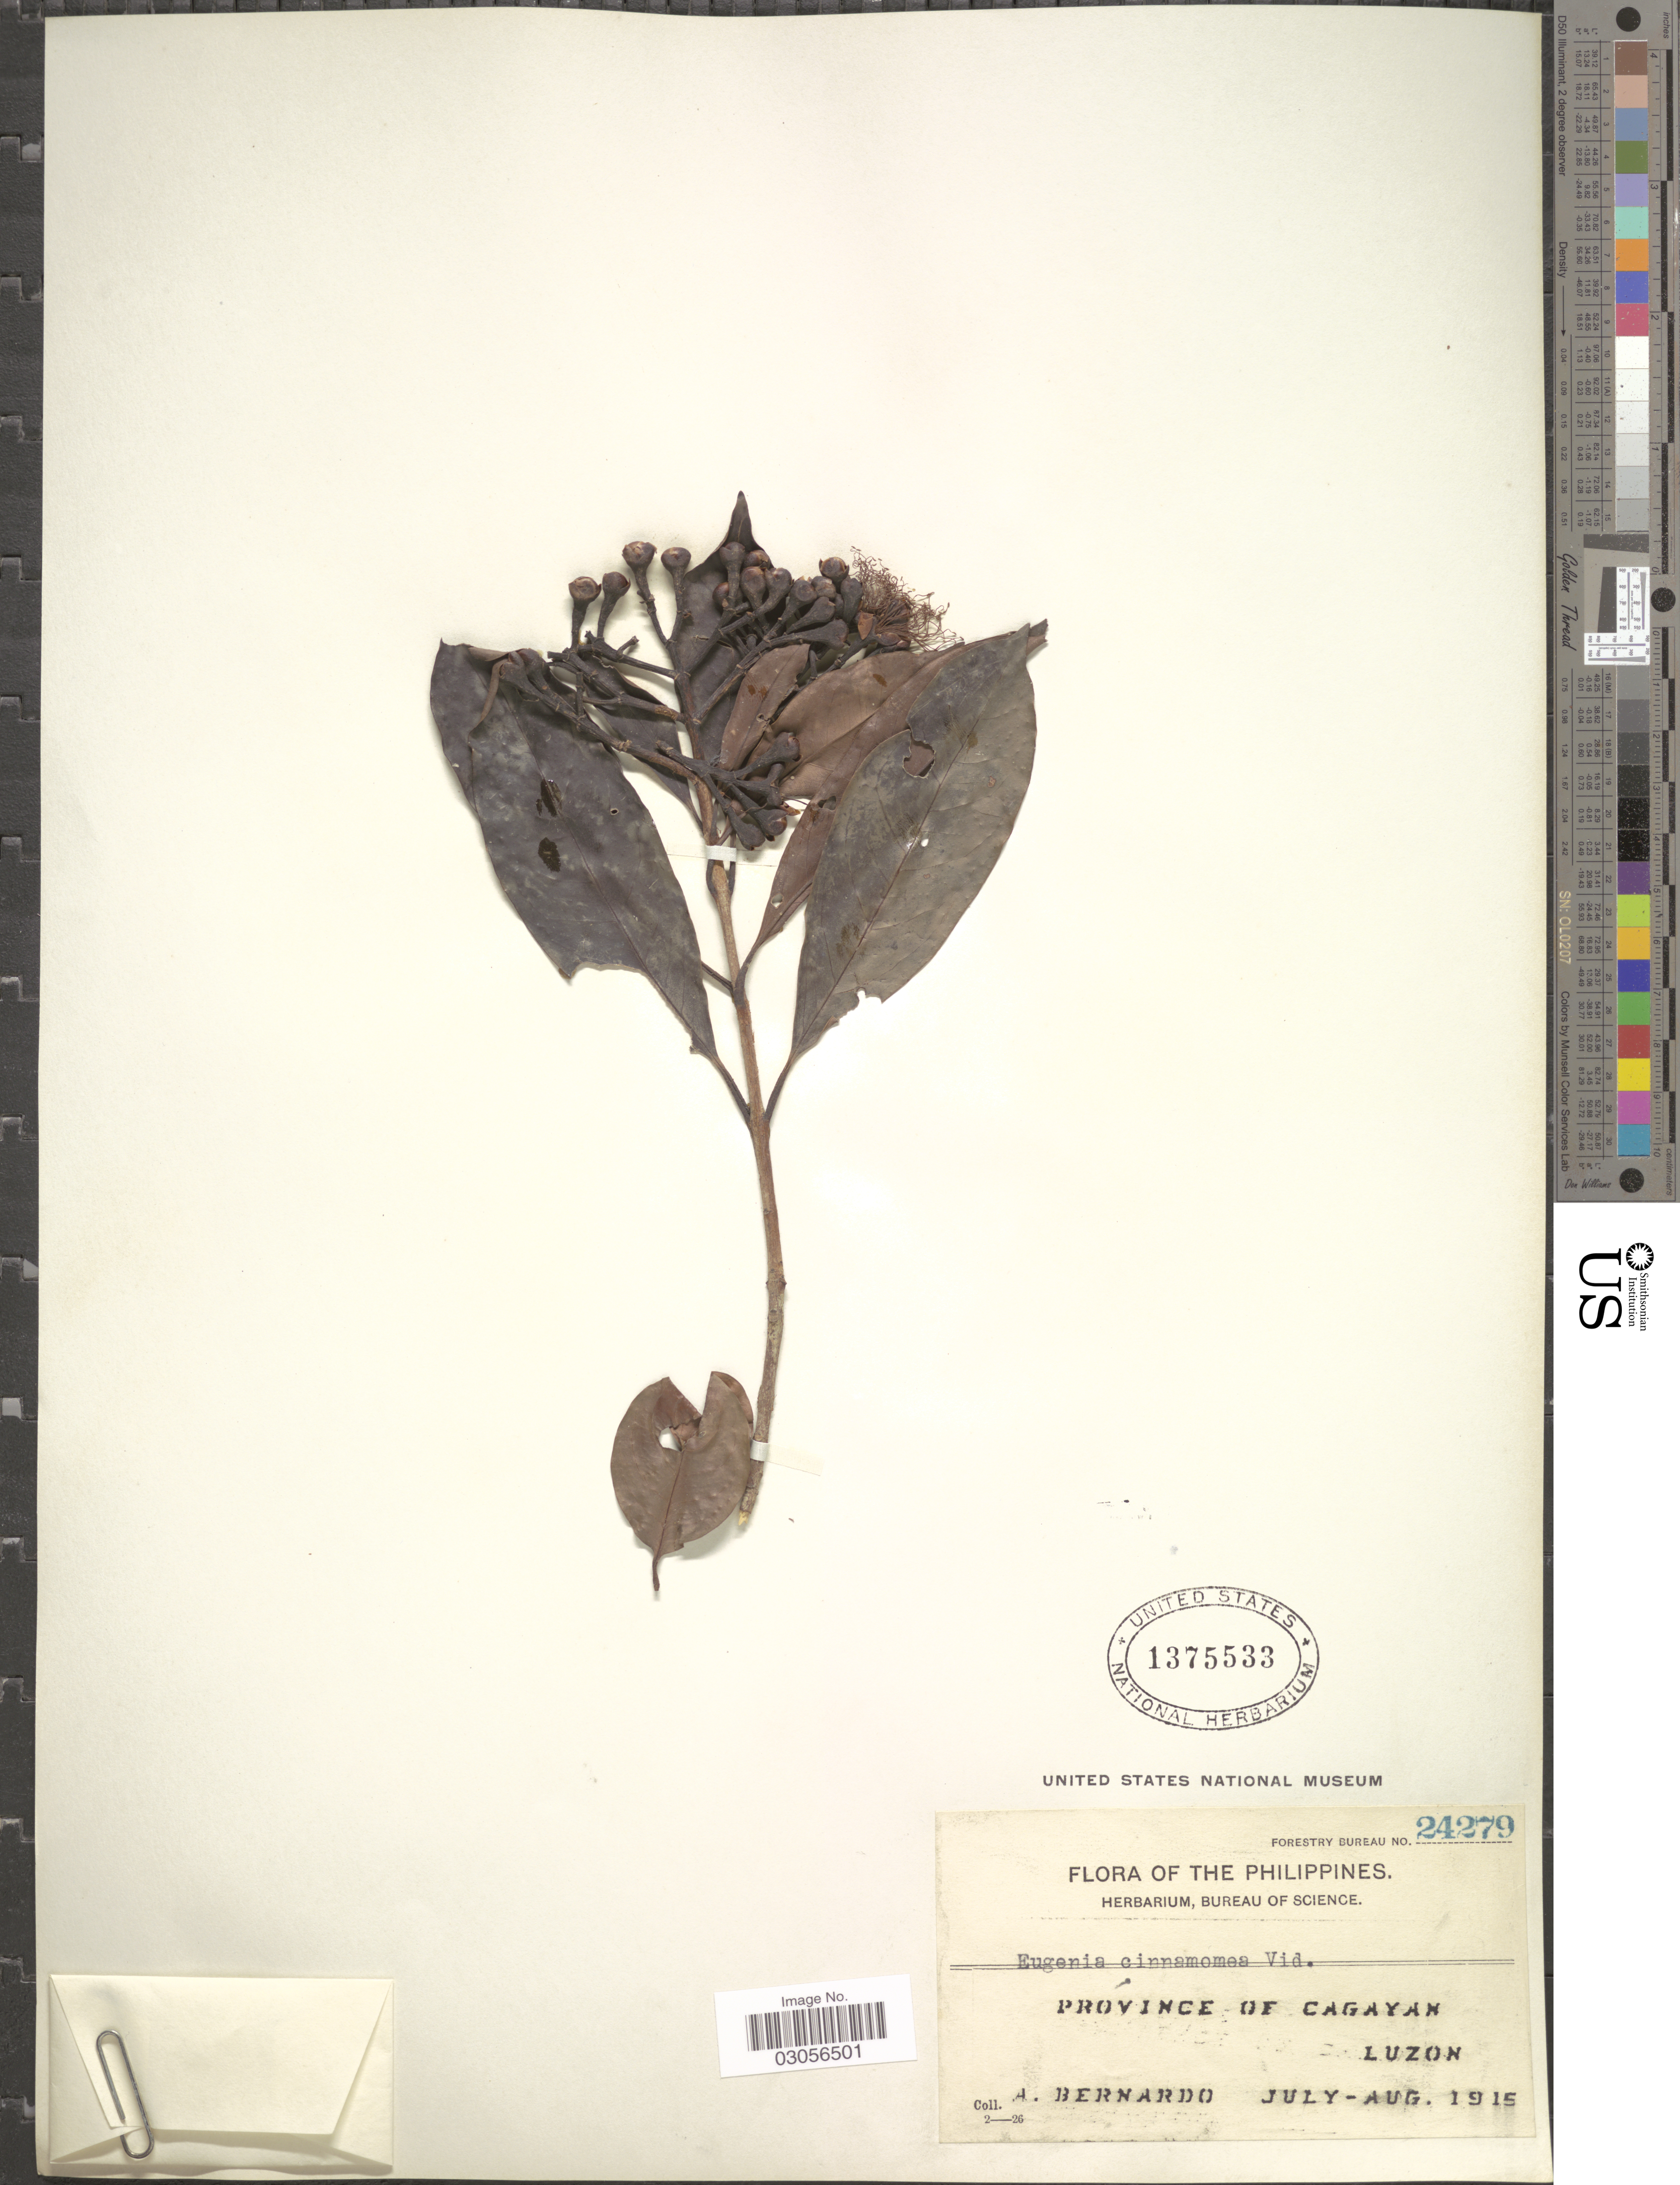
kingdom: Plantae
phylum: Tracheophyta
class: Magnoliopsida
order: Myrtales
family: Myrtaceae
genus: Syzygium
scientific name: Syzygium cinnamomeum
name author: (Vidal) Merr.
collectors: A. Bernardo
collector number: Forestry Bureau 24279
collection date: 1915-07/1915-08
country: Philippines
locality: Province of Cagayan, Luzon.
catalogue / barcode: US 1375533